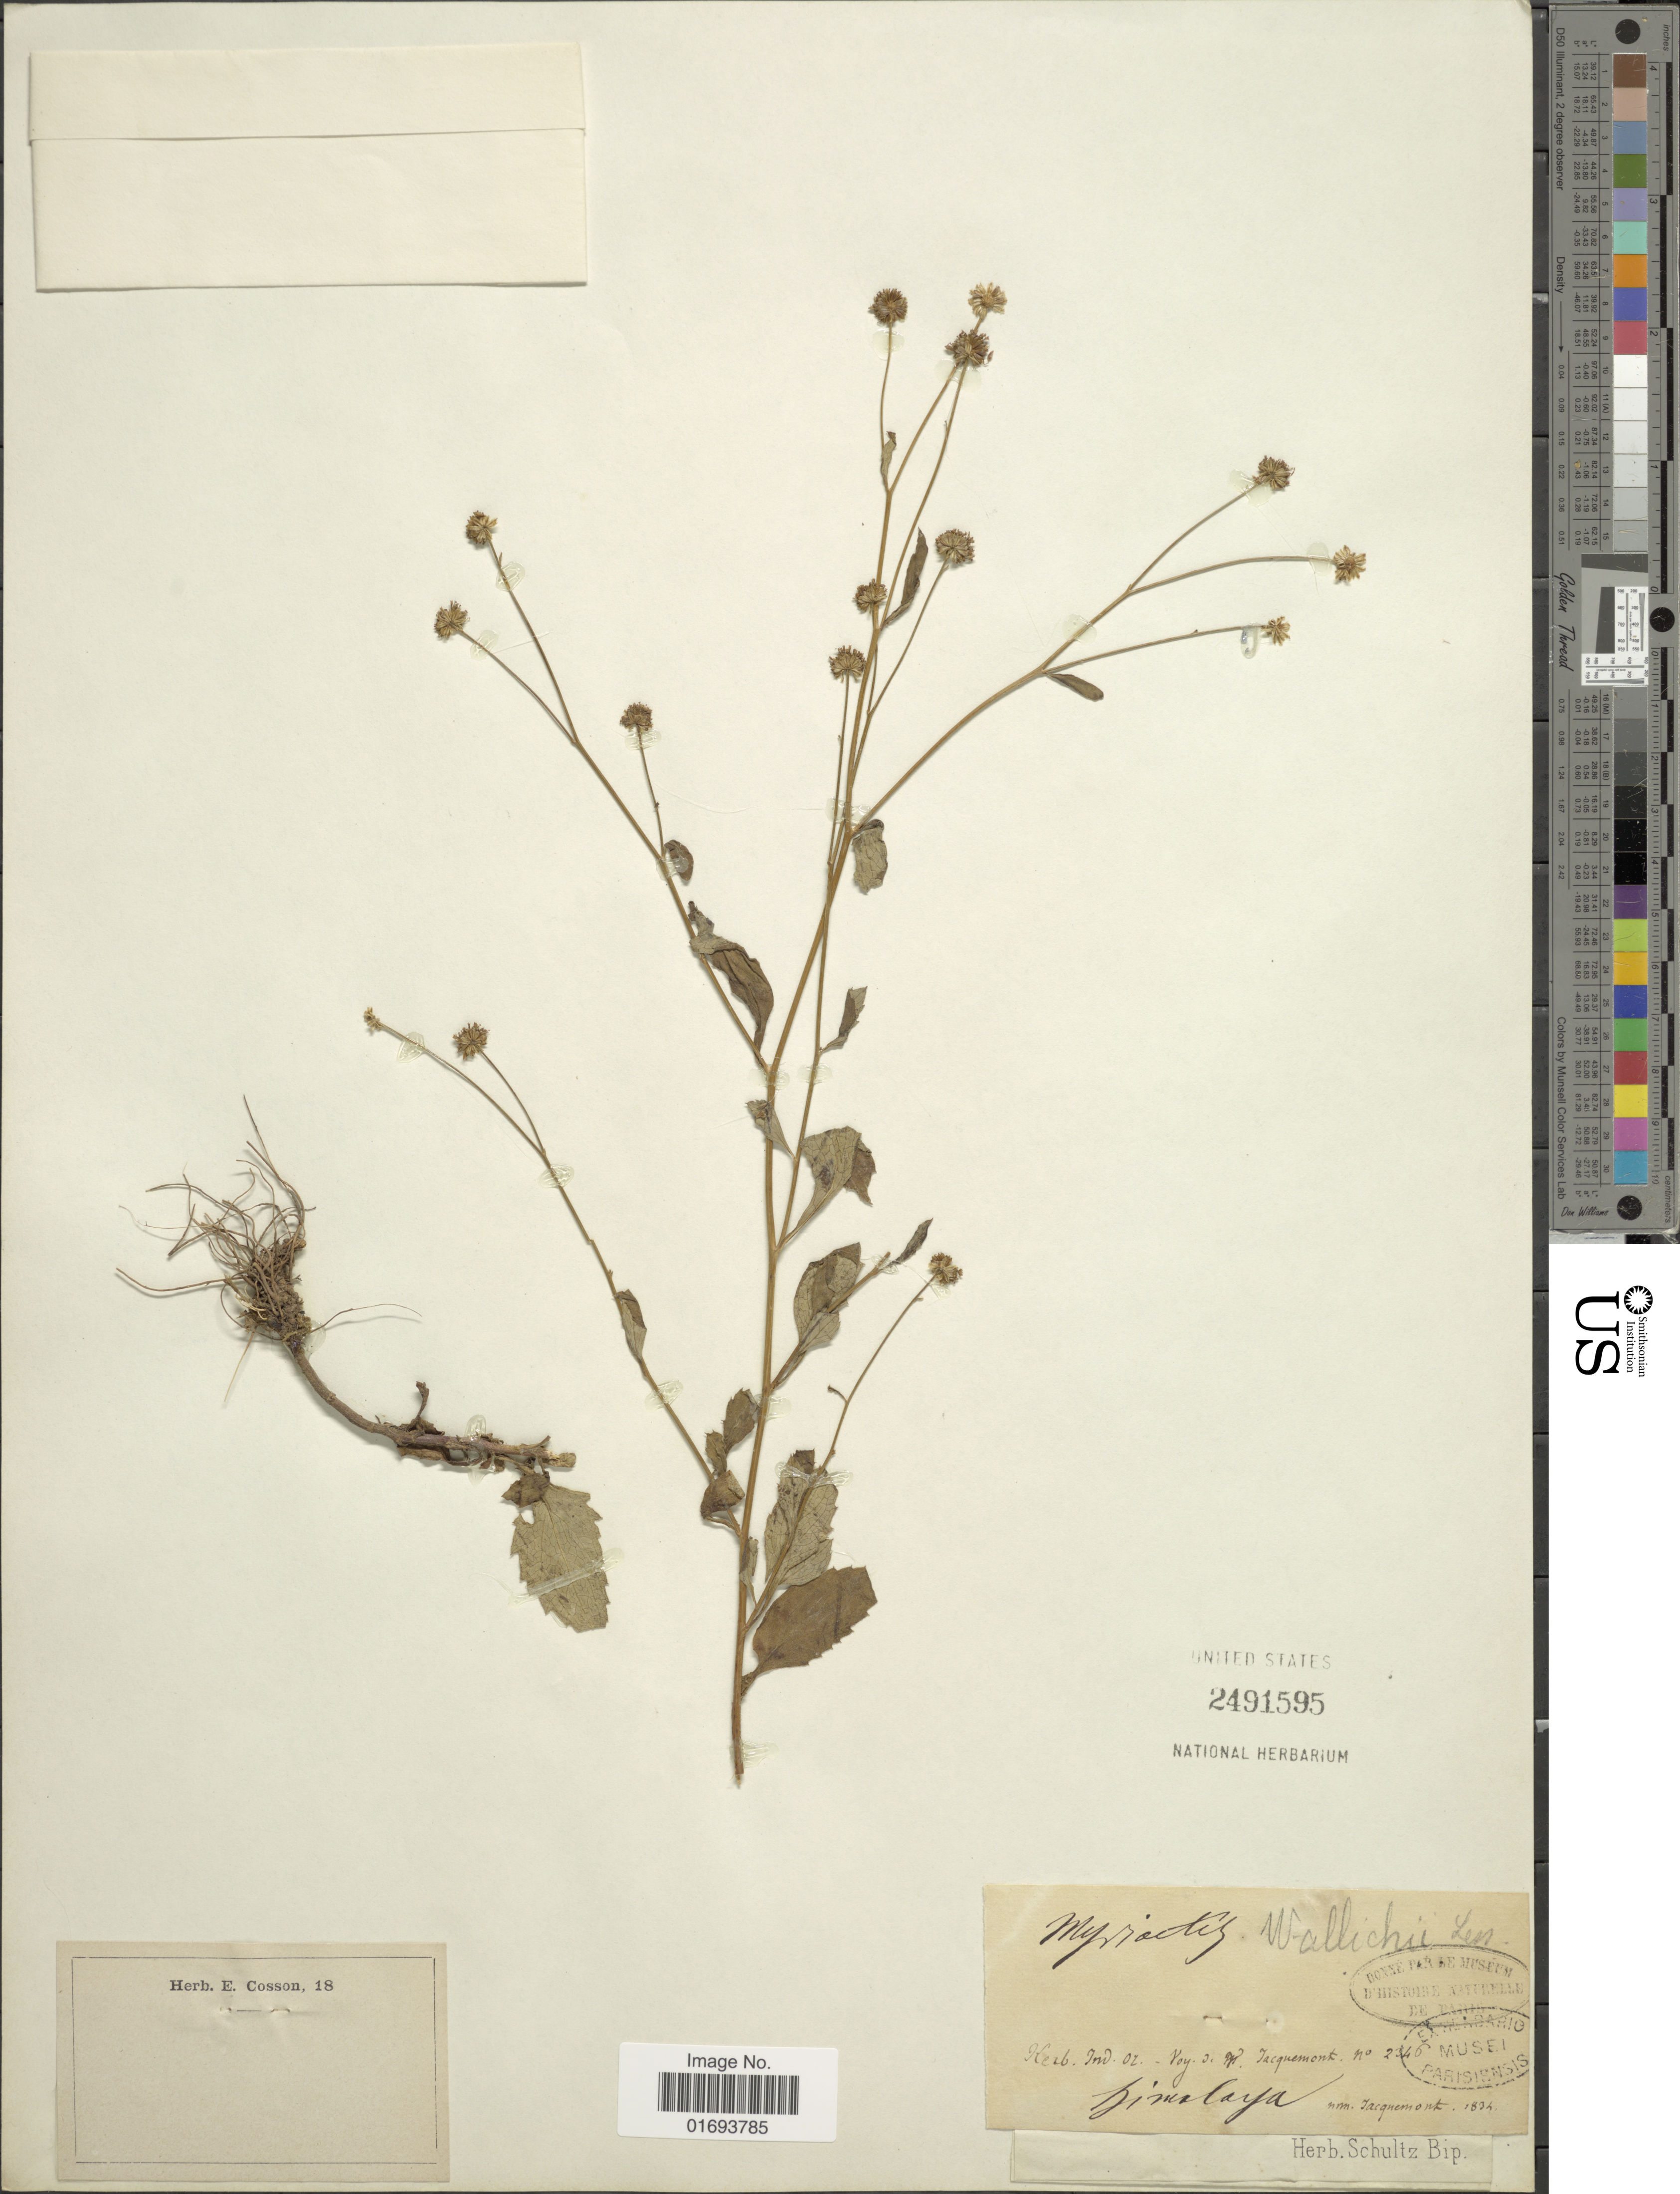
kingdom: Plantae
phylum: Tracheophyta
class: Magnoliopsida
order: Asterales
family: Asteraceae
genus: Myriactis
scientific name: Myriactis wallichii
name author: Less.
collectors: V. Jacquemont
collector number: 2346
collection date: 1834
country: India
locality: Himalaya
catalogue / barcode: US 2491595